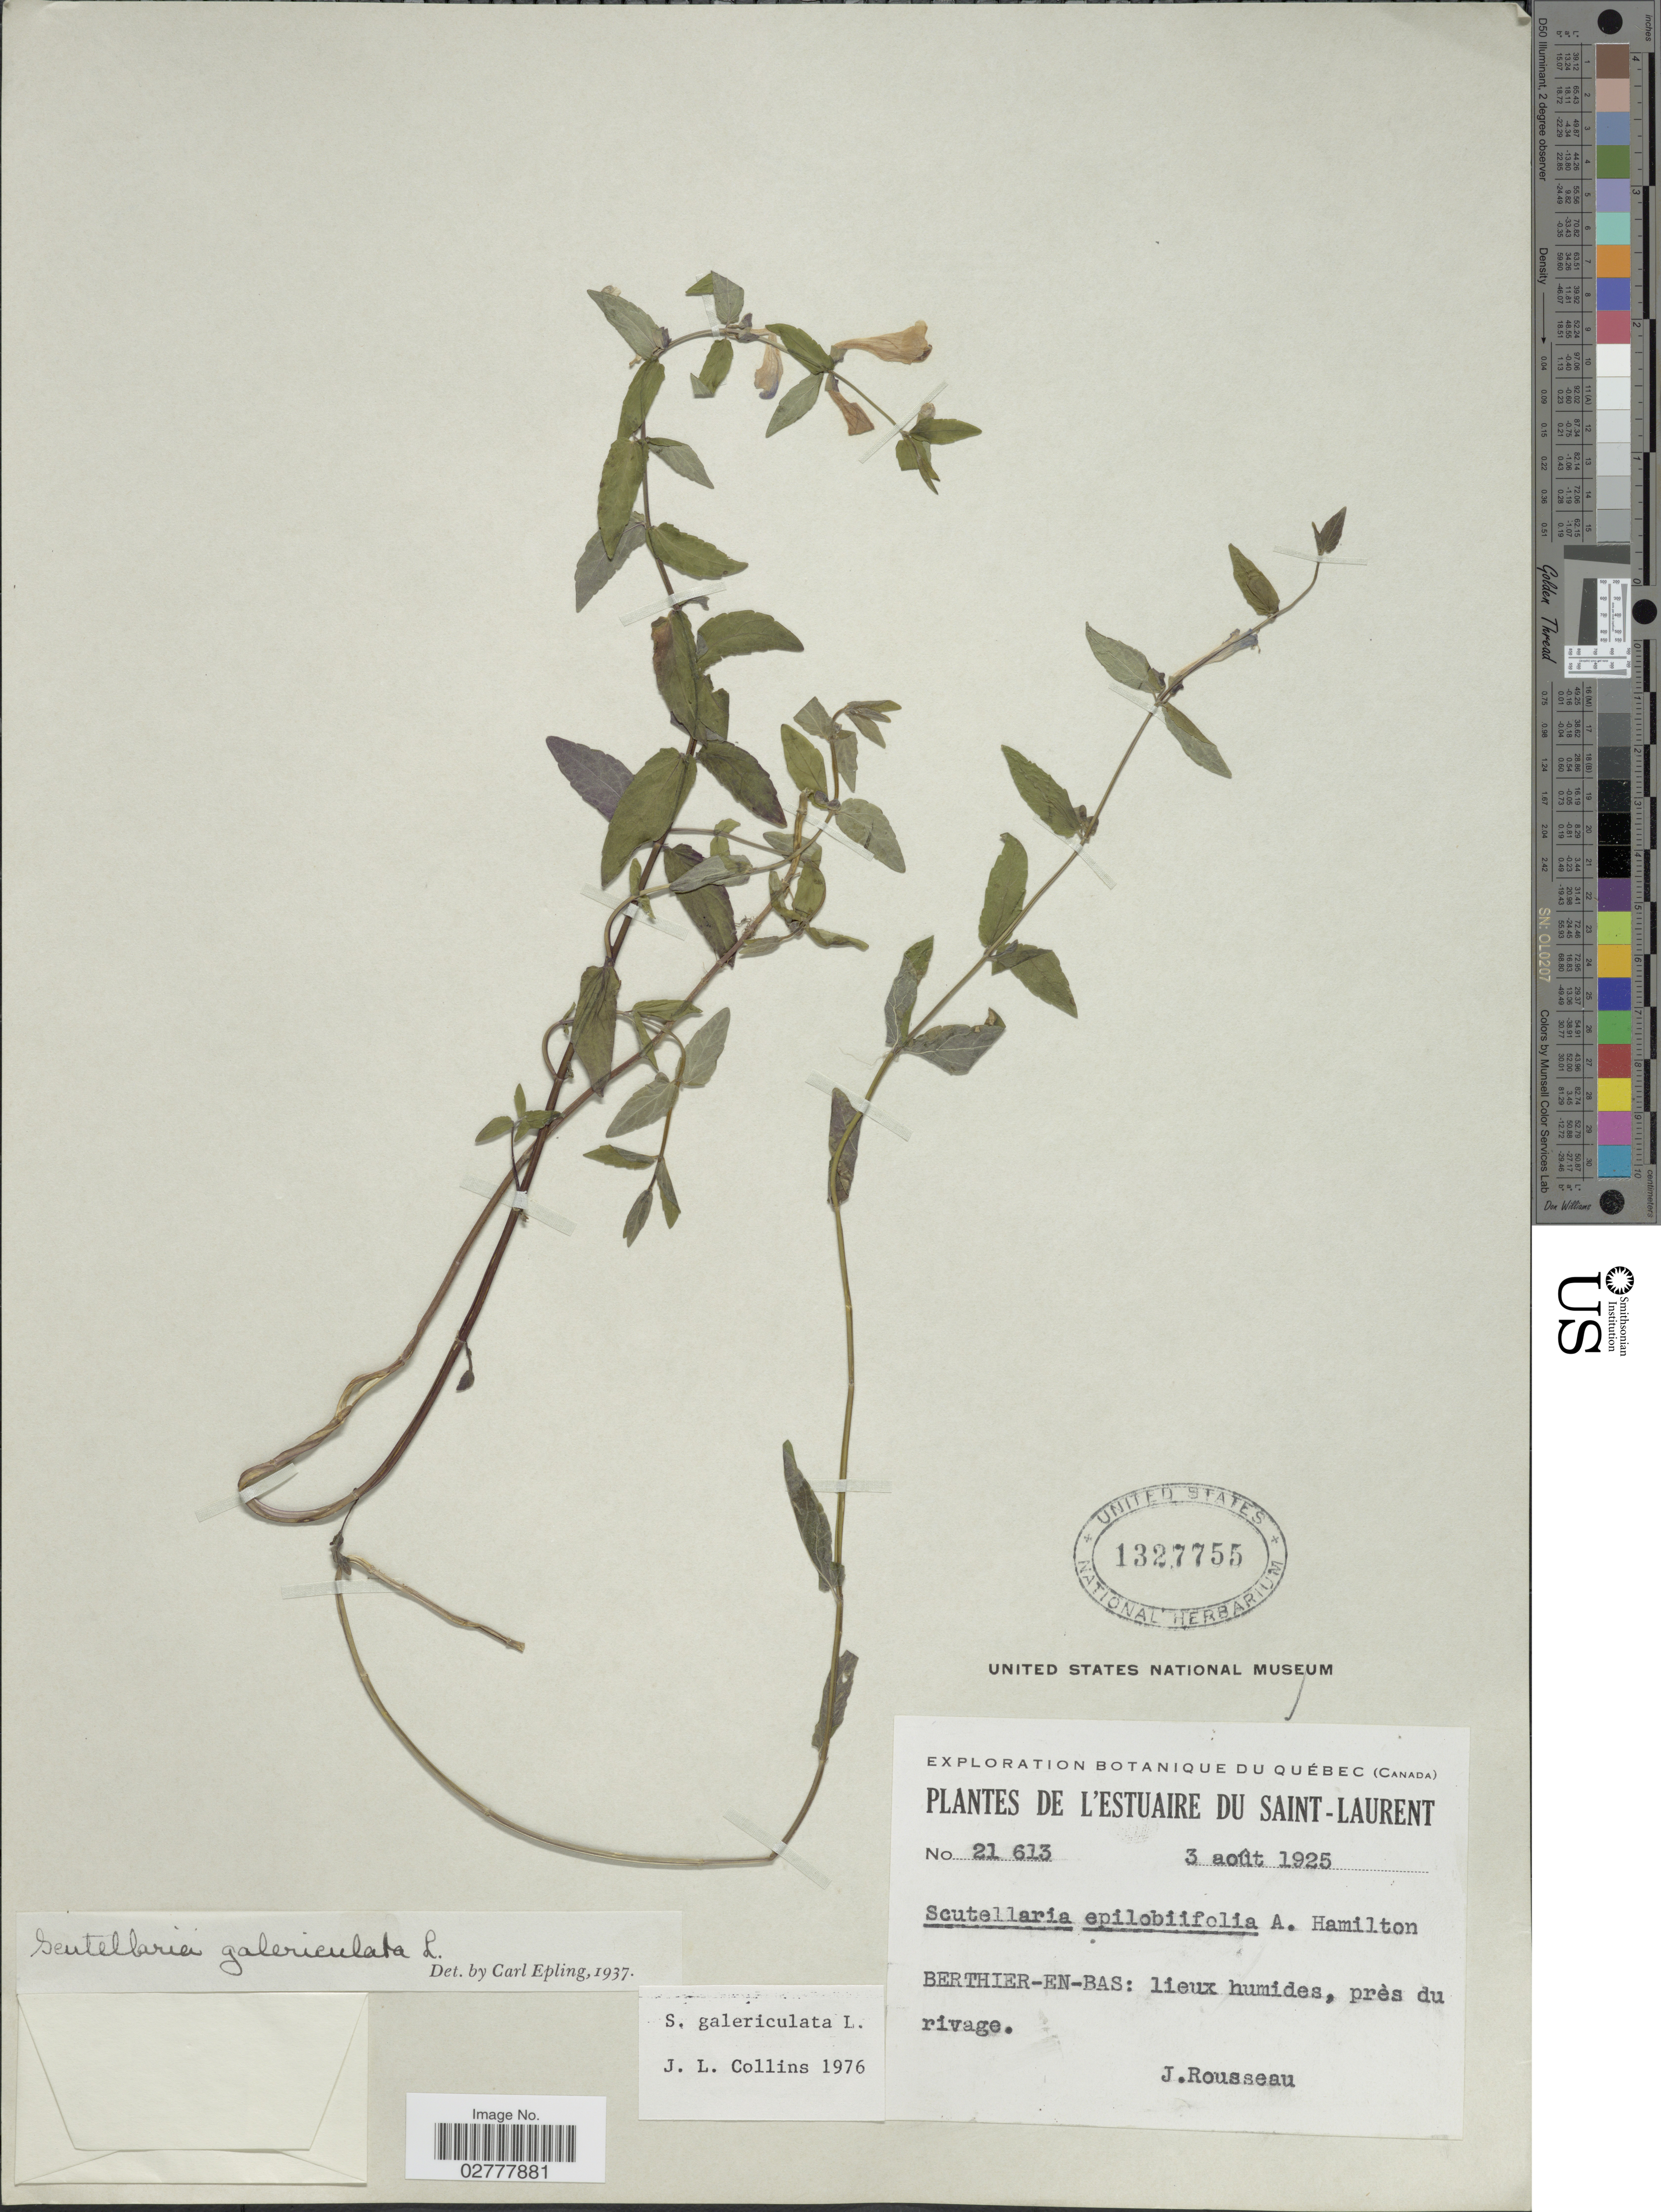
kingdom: Plantae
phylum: Tracheophyta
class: Magnoliopsida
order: Lamiales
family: Lamiaceae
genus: Scutellaria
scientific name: Scutellaria galericulata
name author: L.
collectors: J. Rousseau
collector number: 21613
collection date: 1925-08-03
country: Canada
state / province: Quebec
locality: L'Estuaire du Saint-Laurent. Berthier-en-Bas: lieux humides, près du rivage.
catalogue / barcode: US 1327755